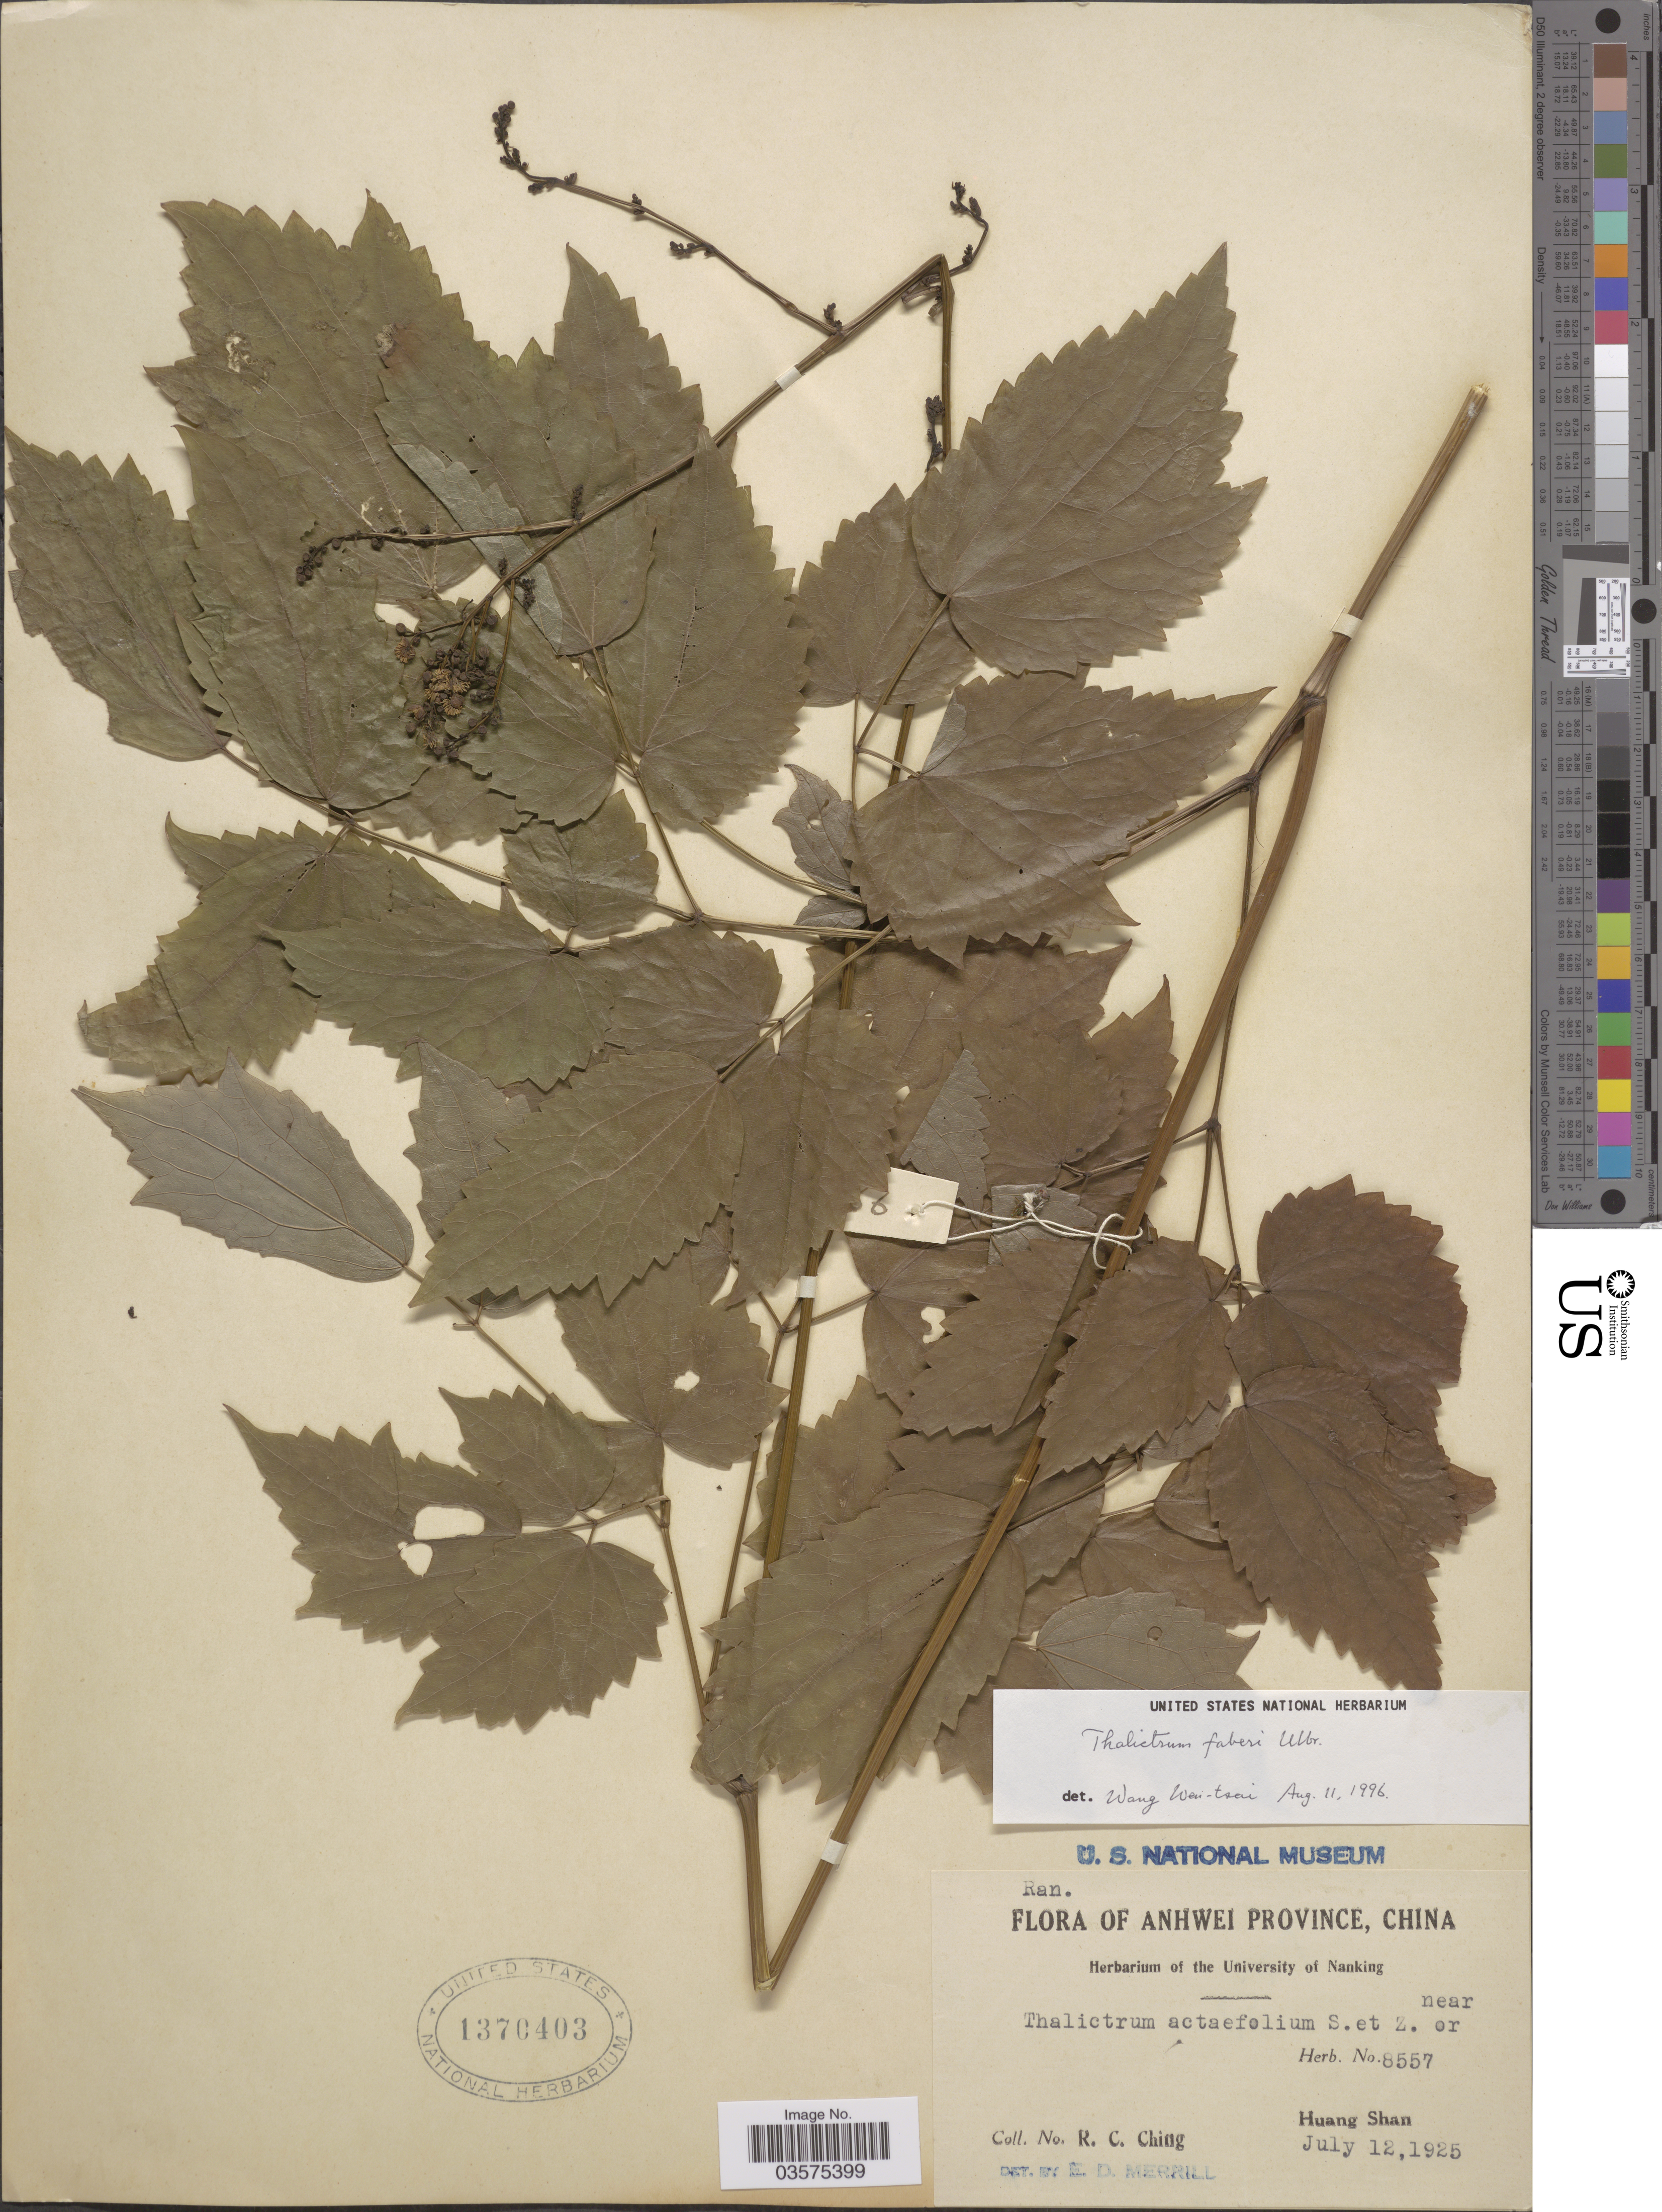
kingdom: Plantae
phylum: Tracheophyta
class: Magnoliopsida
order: Ranunculales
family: Ranunculaceae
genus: Thalictrum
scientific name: Thalictrum faberi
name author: Ulbr.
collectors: R. C. Ching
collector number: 8557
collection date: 1925-07-12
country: China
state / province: Anhui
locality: Anhwei Province. Huang Shan.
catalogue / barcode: US 1370403